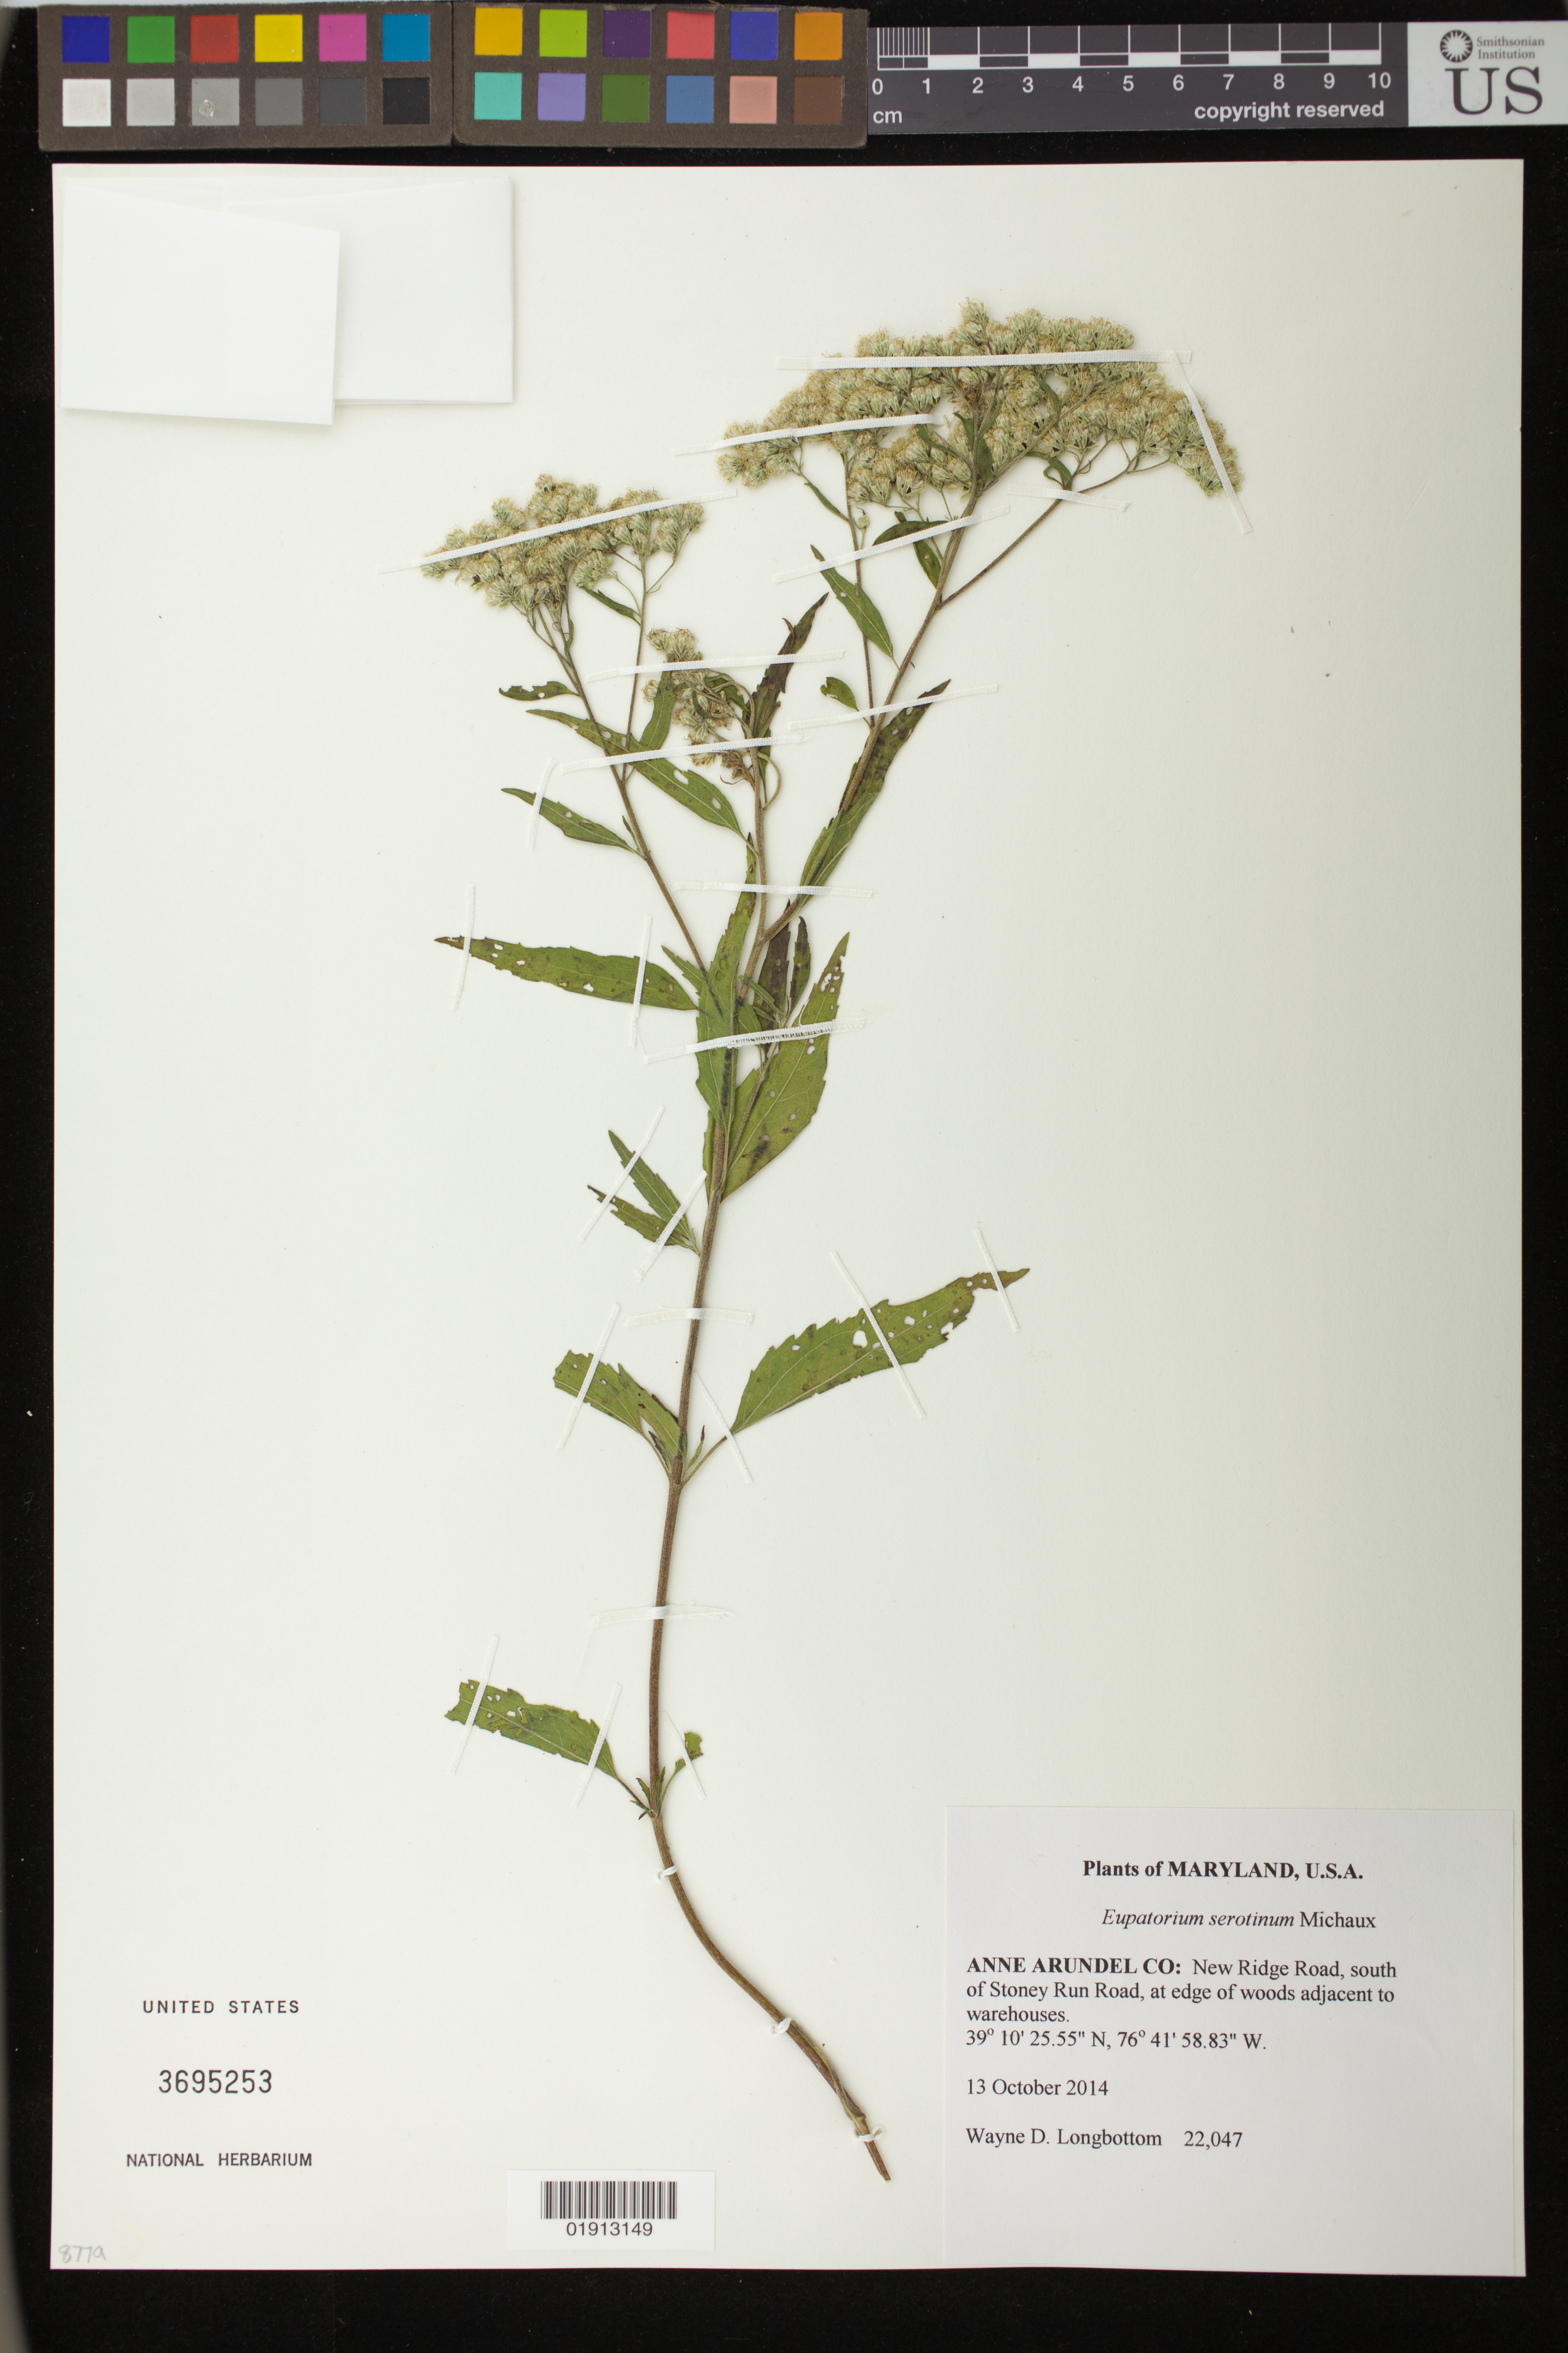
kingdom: Plantae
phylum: Tracheophyta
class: Magnoliopsida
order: Asterales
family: Asteraceae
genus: Eupatorium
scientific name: Eupatorium serotinum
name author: Michx.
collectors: W. D. Longbottom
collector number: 22047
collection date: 2014-10-13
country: United States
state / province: Maryland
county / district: Anne Arundel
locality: New Ridge Road, south of Stoney Run Road, at edge of woods adjacent to warehouses.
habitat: at edge of woods adjacent to warehouses.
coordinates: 39 10 25.55 N, 76 41 58.83 W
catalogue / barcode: US 3695253